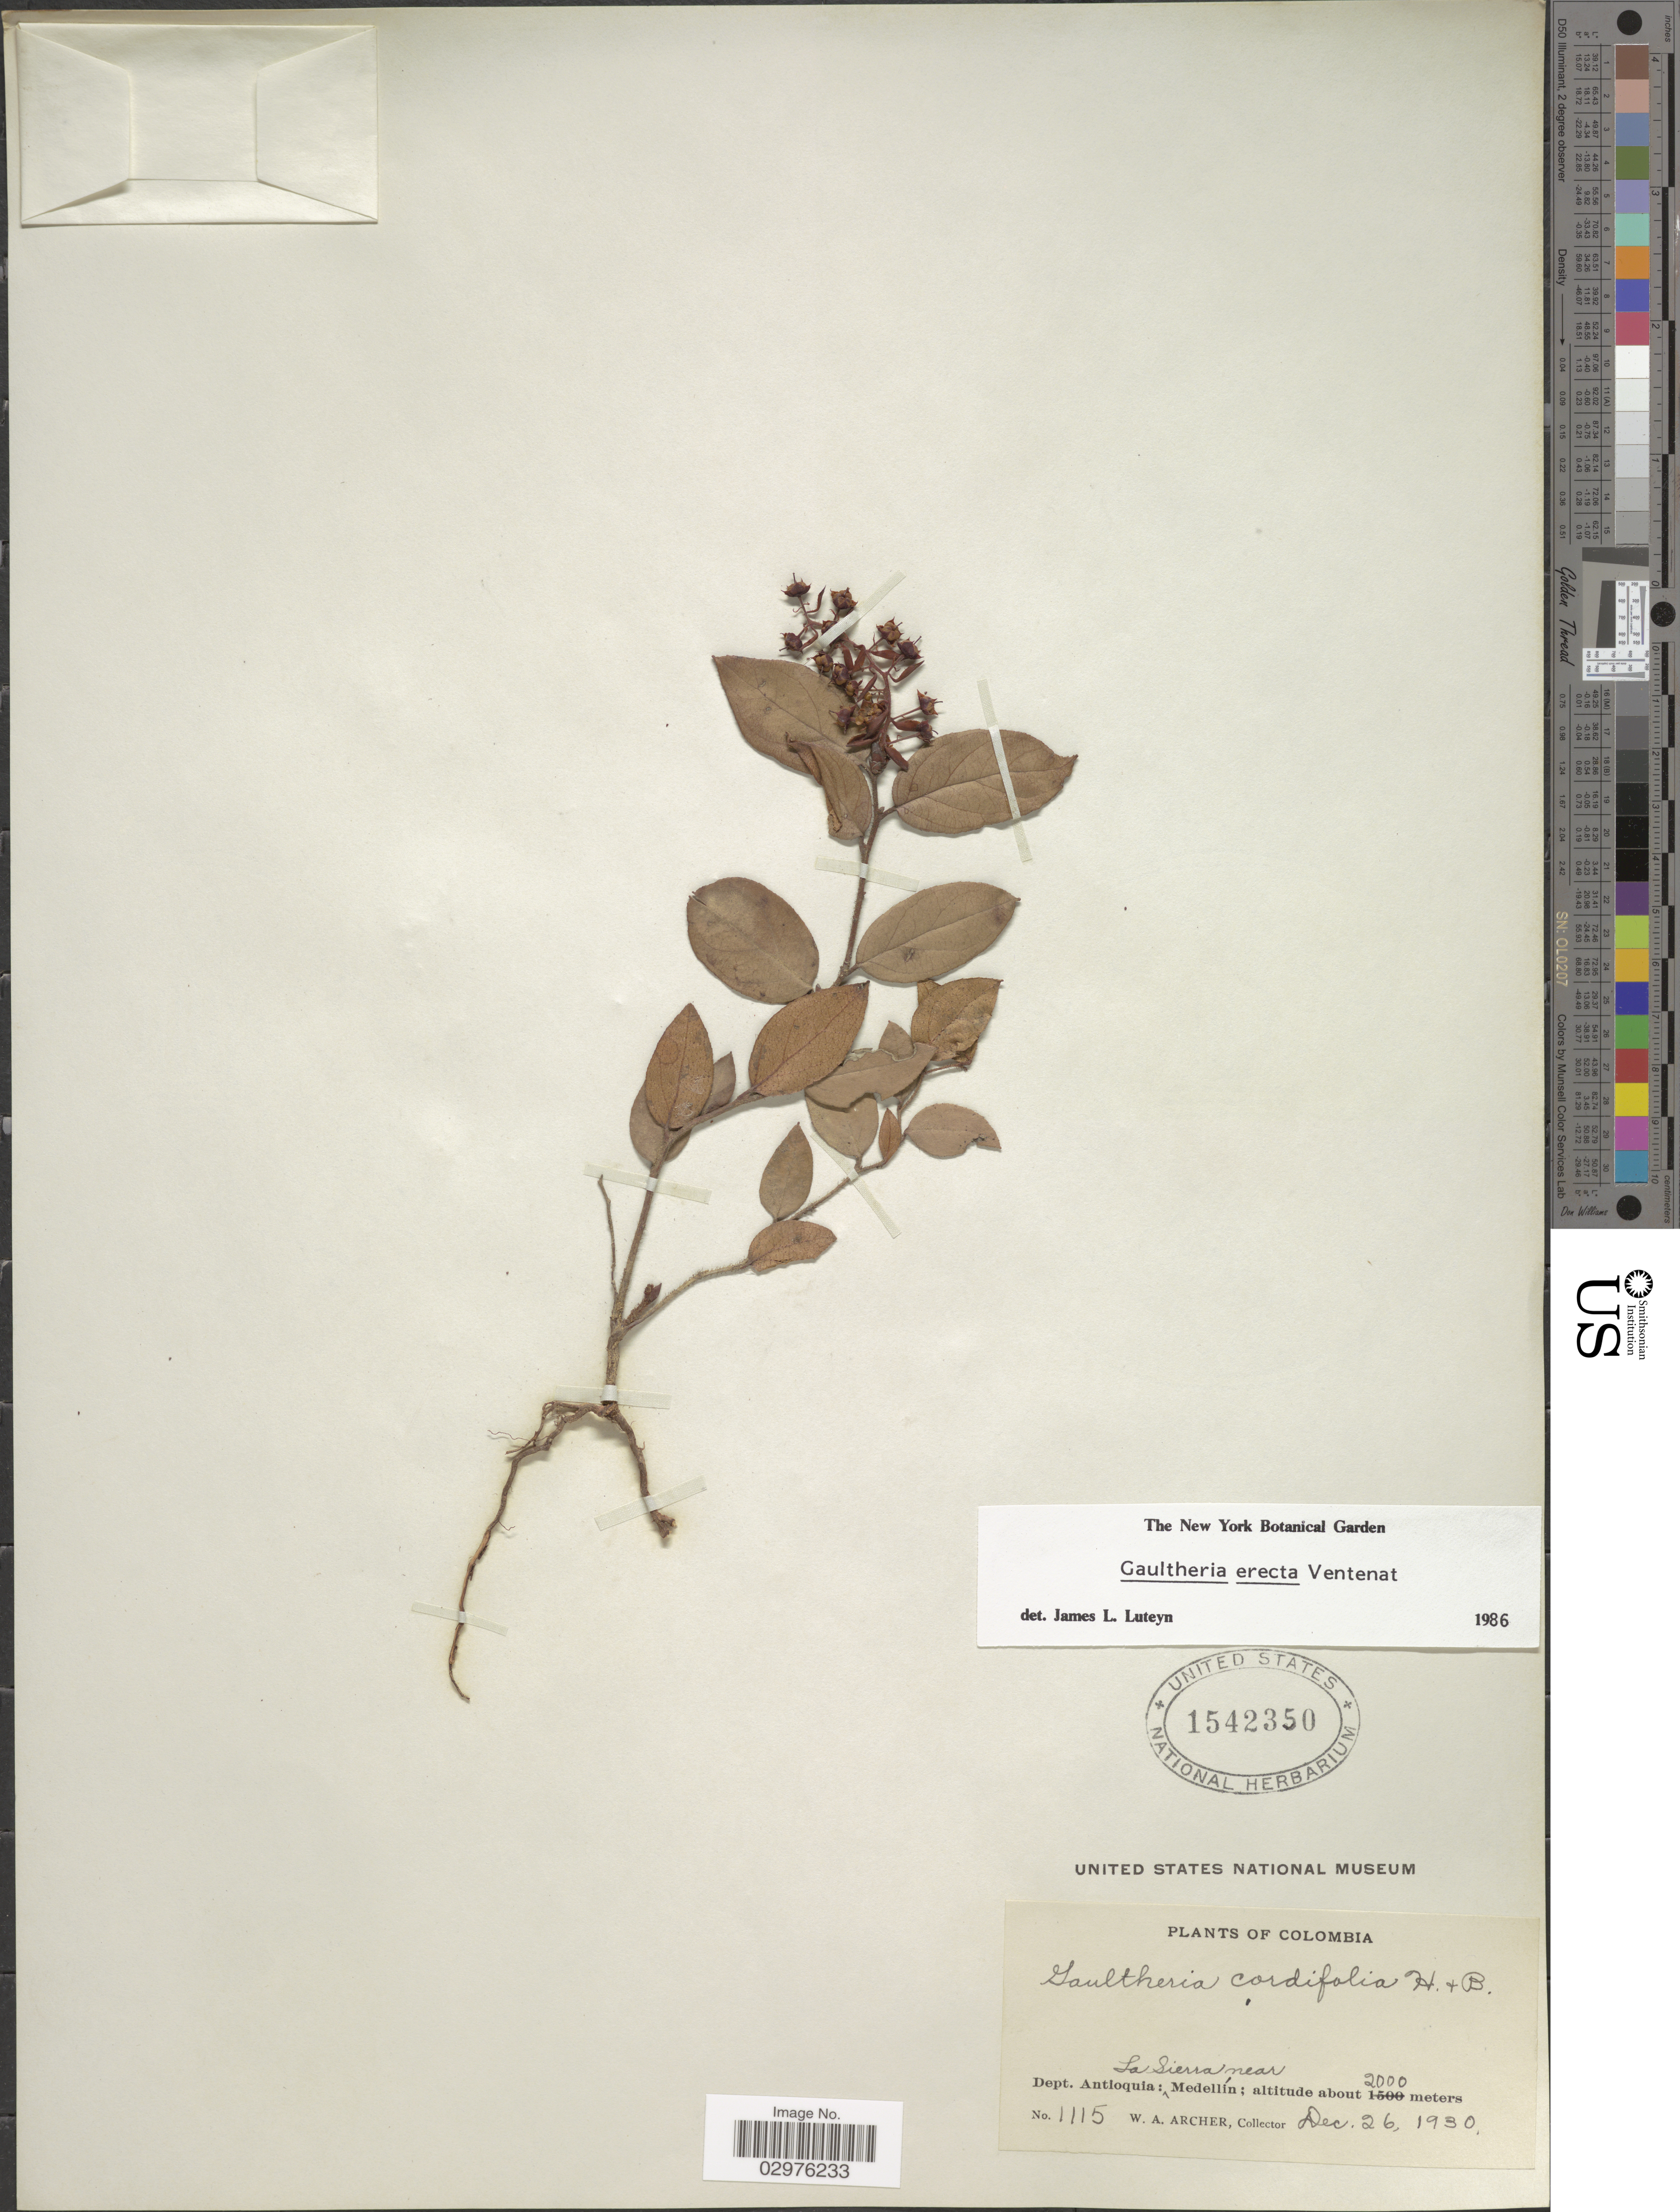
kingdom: Plantae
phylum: Tracheophyta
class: Magnoliopsida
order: Ericales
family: Ericaceae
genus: Gaultheria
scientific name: Gaultheria erecta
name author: Vent.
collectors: W. Archer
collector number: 1115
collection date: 1930-12-26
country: Colombia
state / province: Antioquia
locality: Dept. Antioquia: La Sierra near Medellín.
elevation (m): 2000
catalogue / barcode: US 1542350